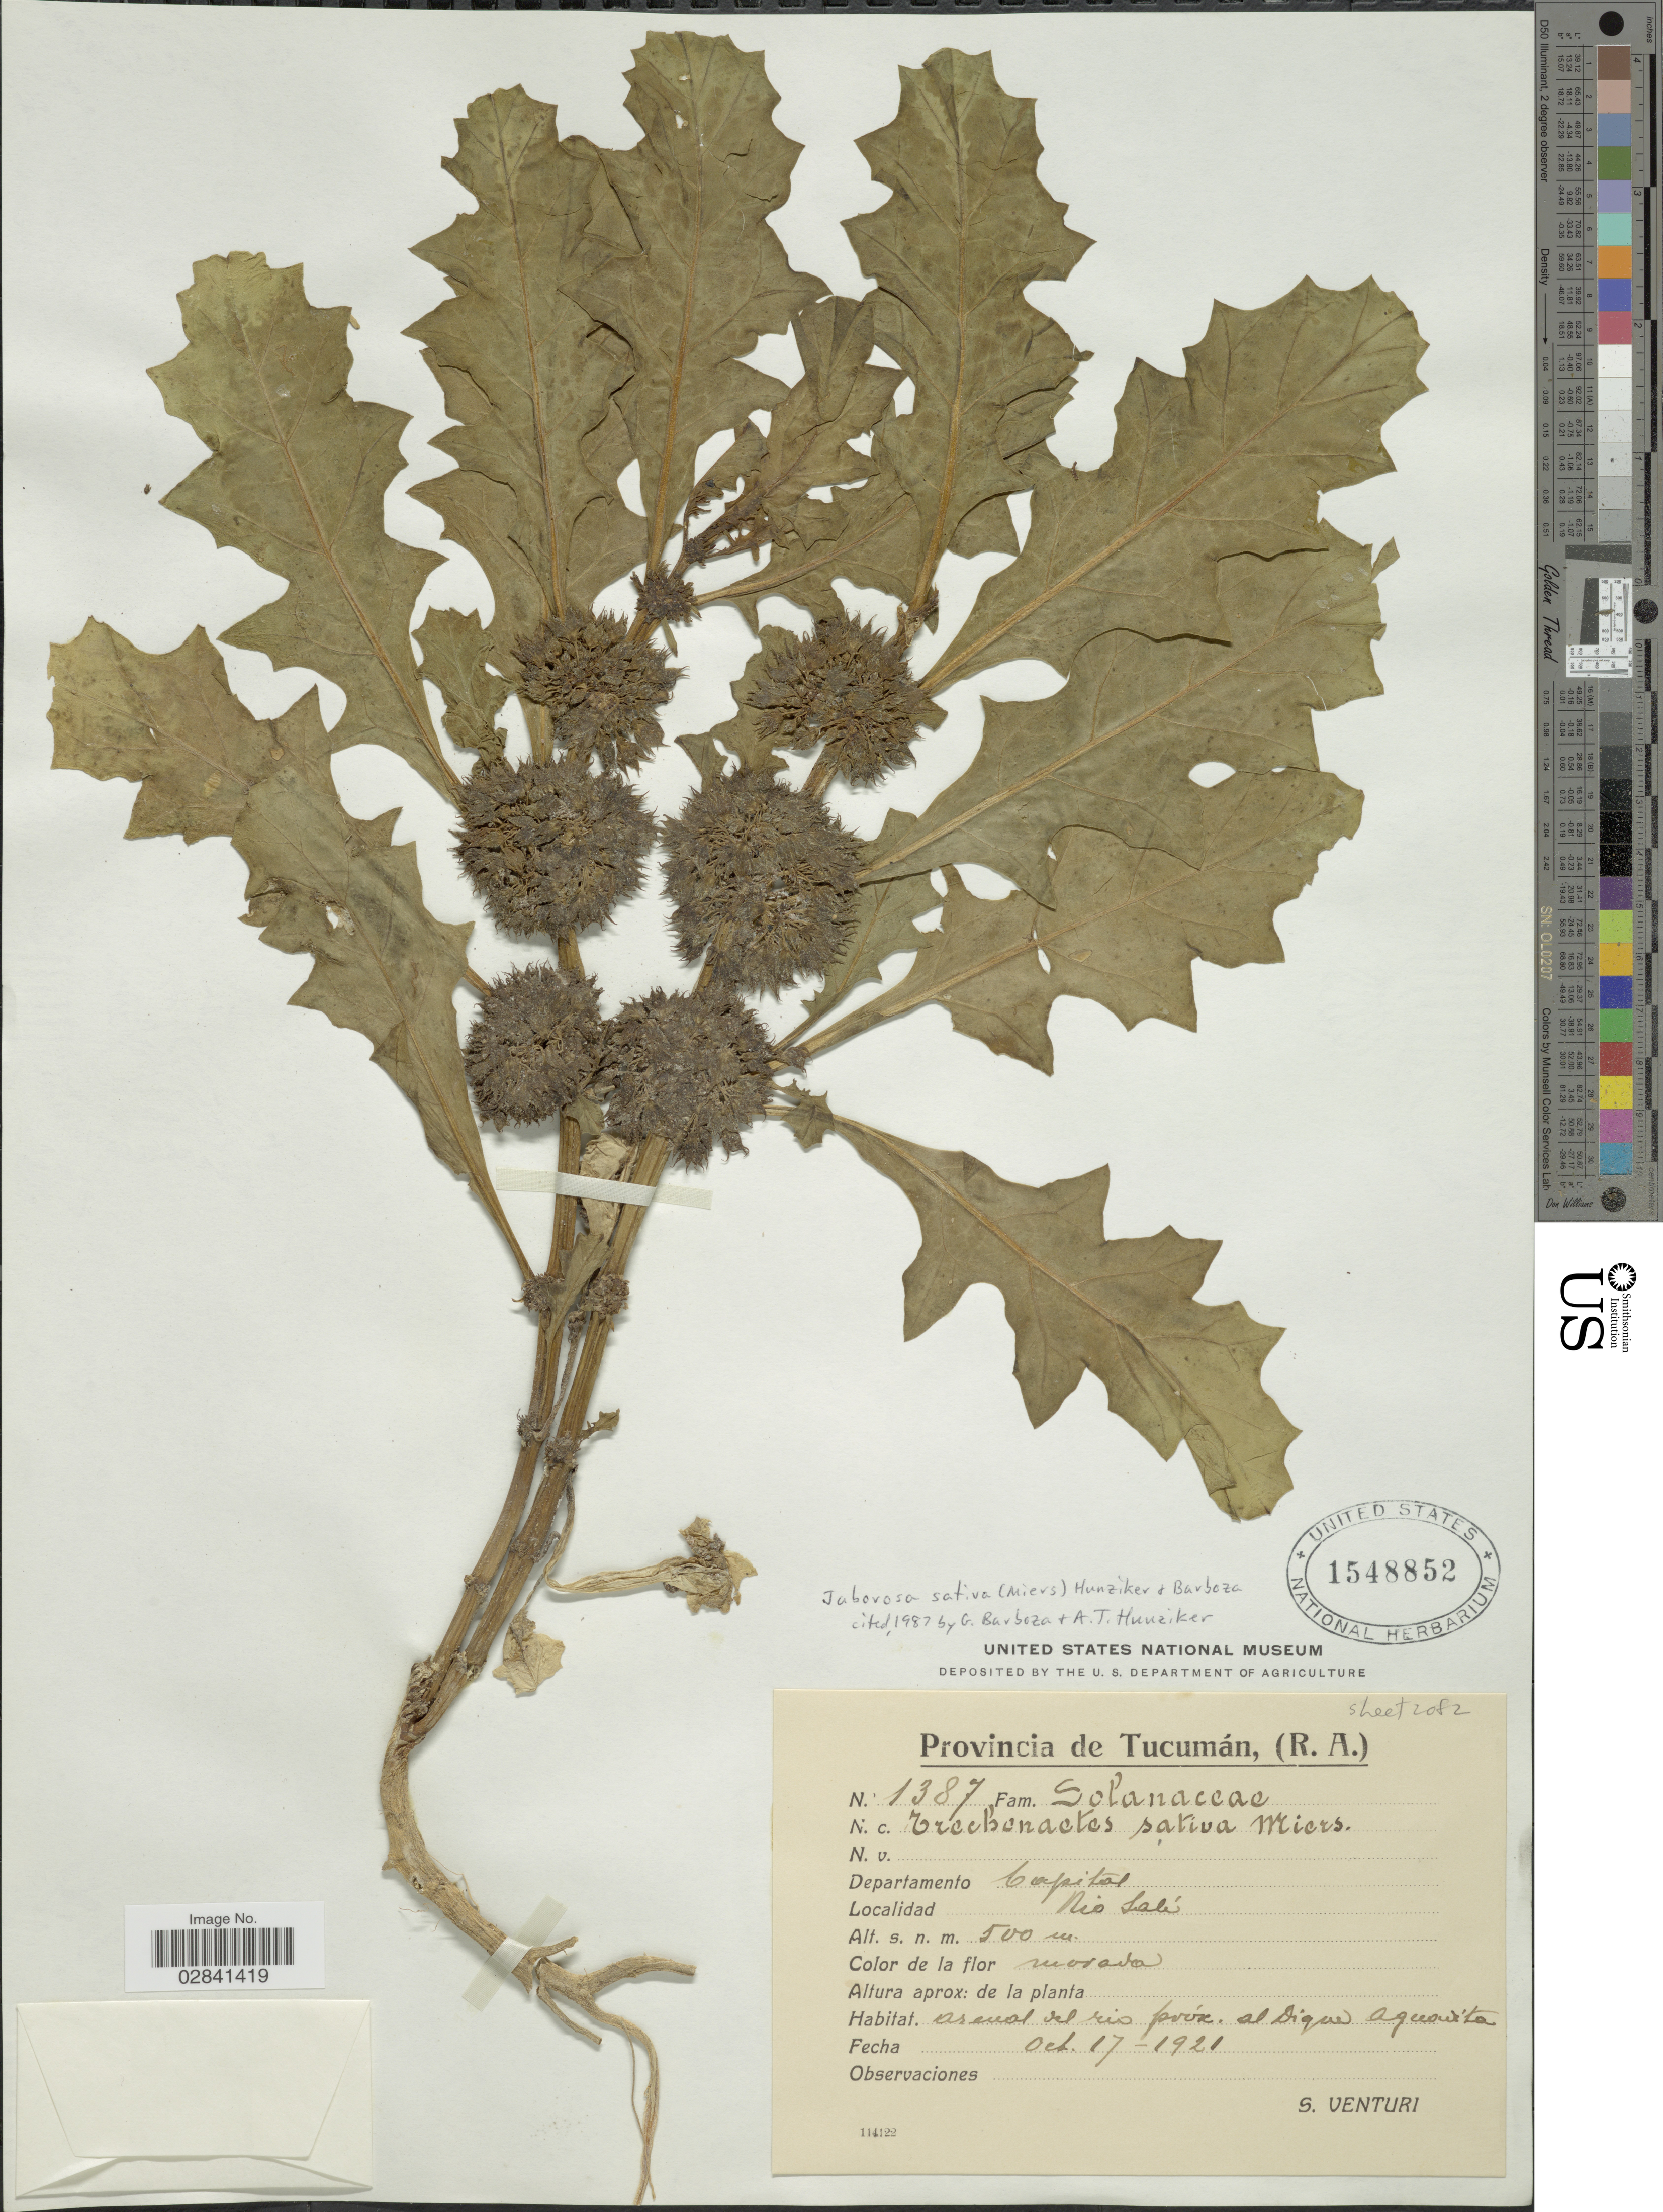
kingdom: Plantae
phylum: Tracheophyta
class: Magnoliopsida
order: Solanales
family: Solanaceae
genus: Jaborosa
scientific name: Jaborosa sativa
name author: (Miers) Hunz. & Barboza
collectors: S. Venturi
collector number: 1387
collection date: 1921-10-17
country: Argentina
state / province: Tucuman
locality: (R. A.). Departamento Capital. Rio Salé.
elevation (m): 500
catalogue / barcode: US 1548852